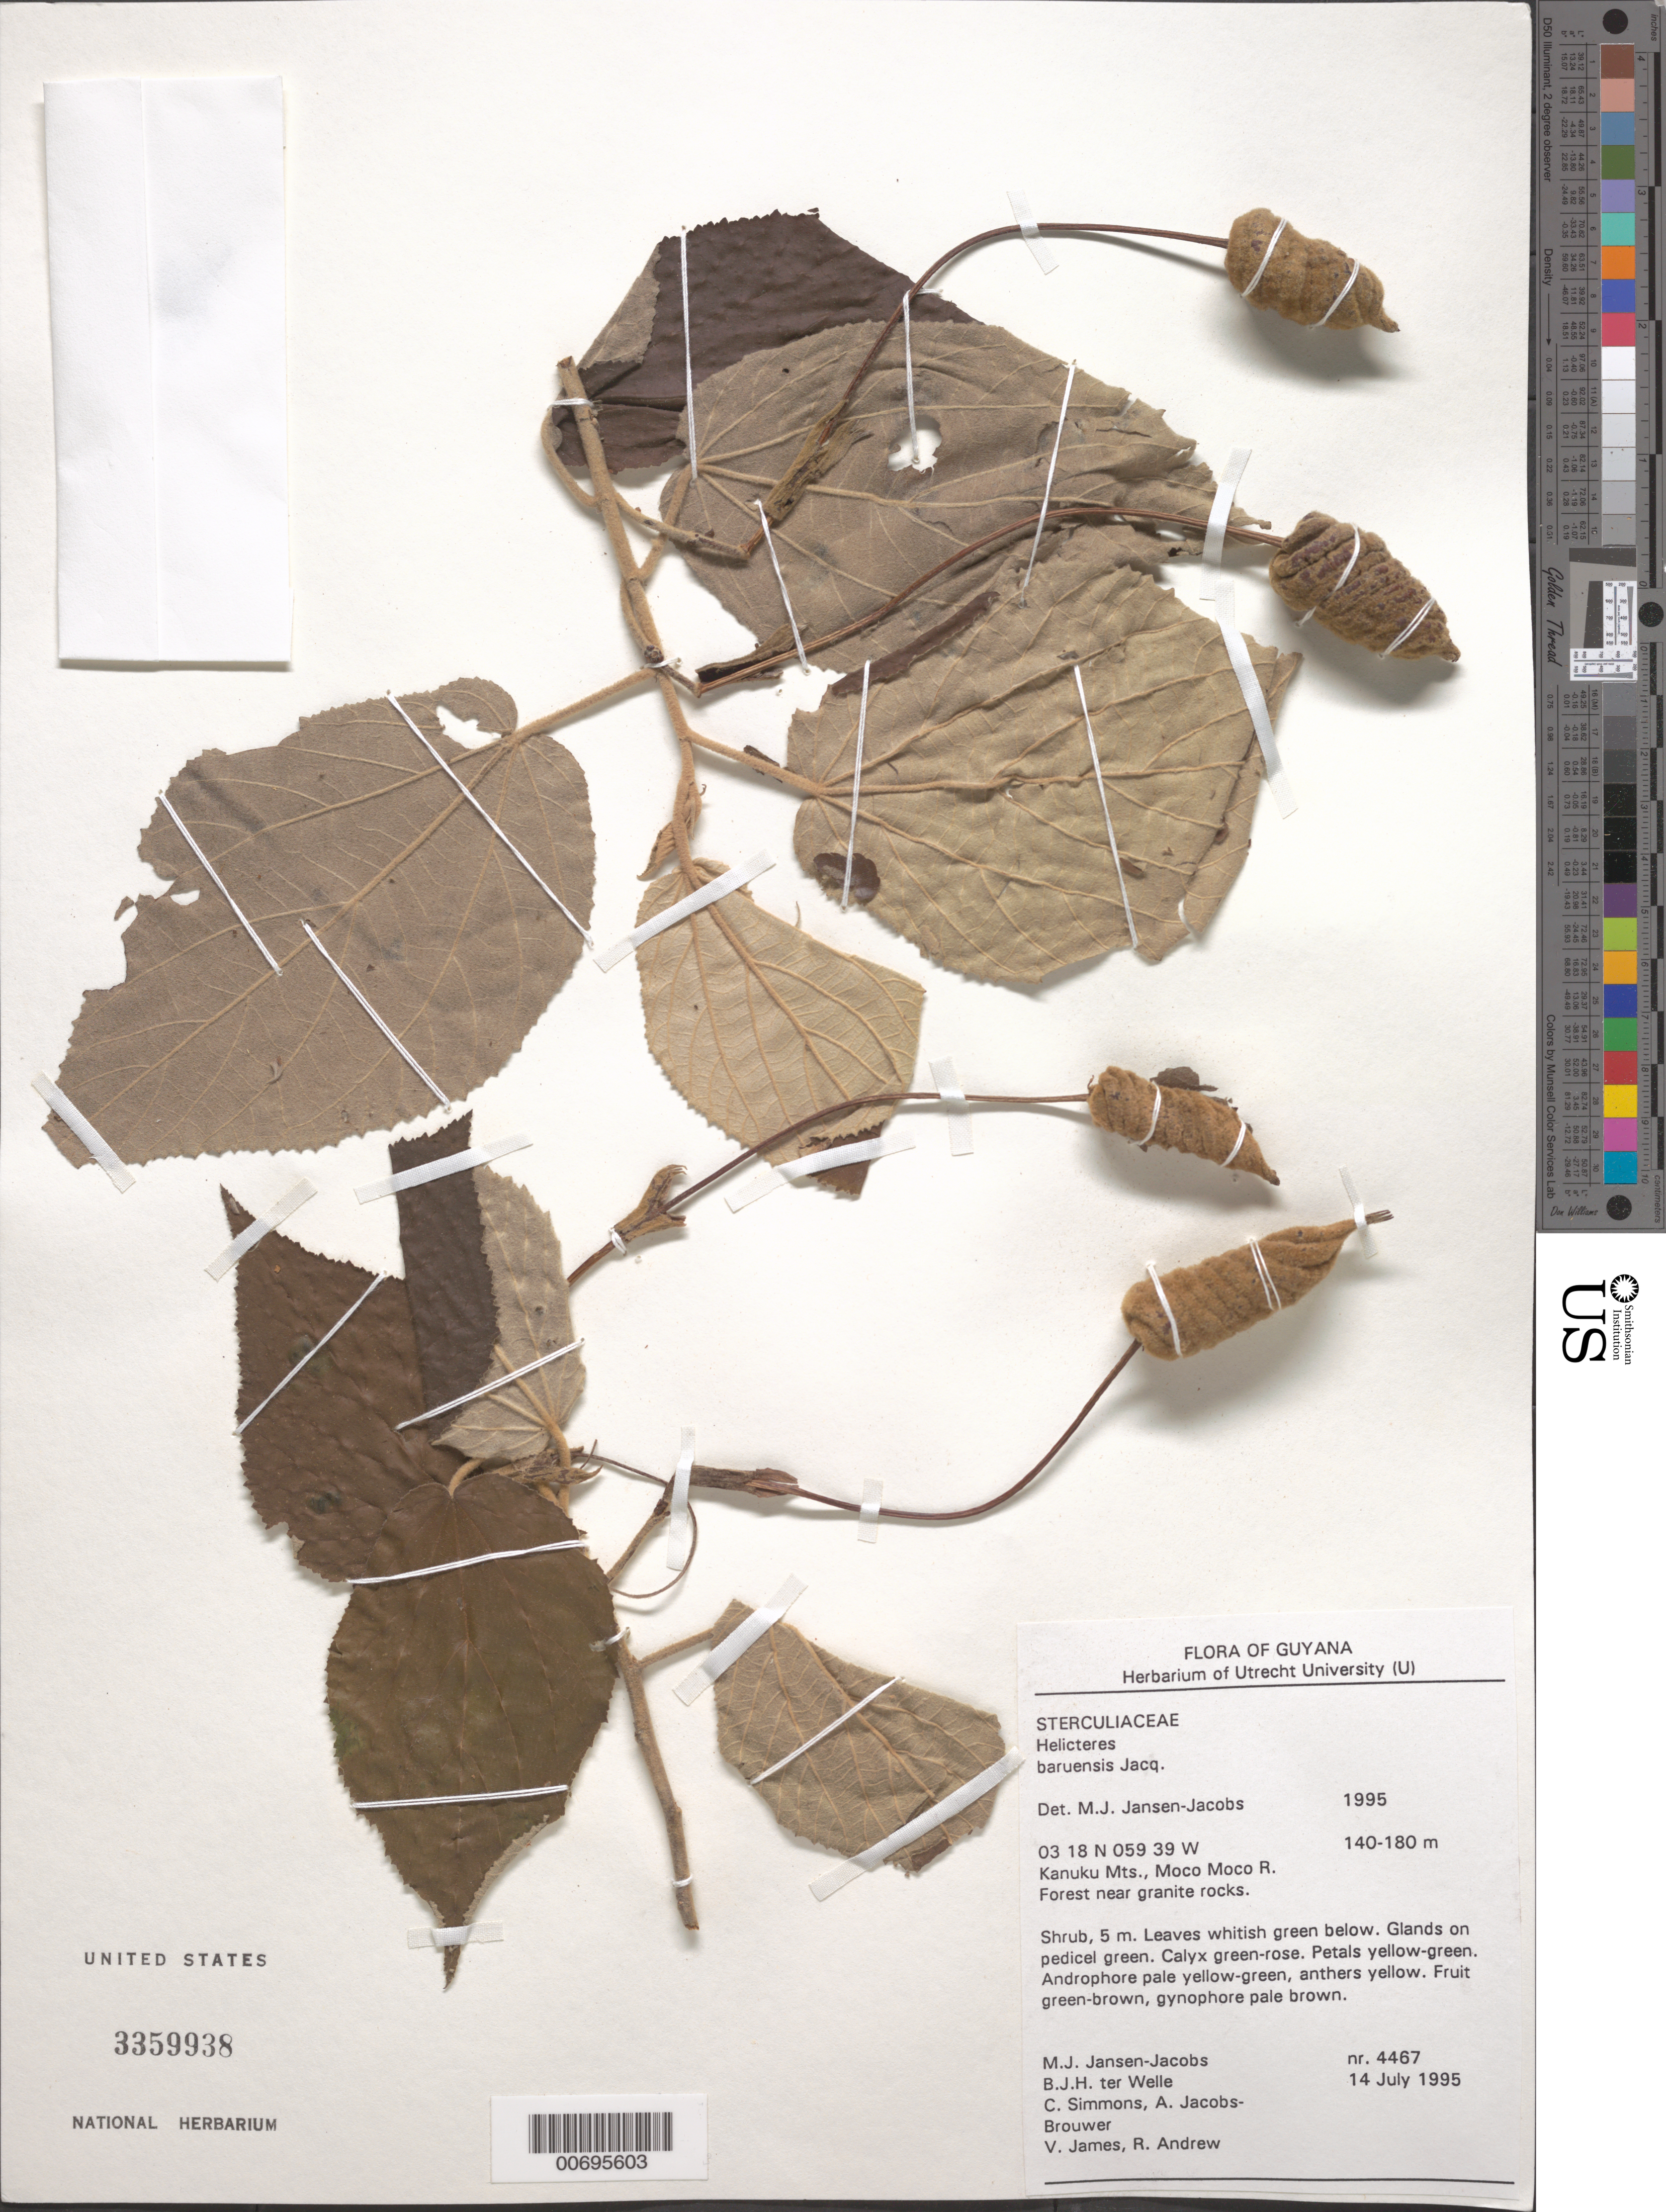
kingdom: Plantae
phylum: Tracheophyta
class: Magnoliopsida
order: Malvales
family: Malvaceae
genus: Helicteres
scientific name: Helicteres baruensis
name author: Jacq.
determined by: Jansen-Jacobs, M. J., (U), Nationaal Herbarium Nederland, Utrecht University branch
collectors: M. J. Jansen-Jacobs, B. Welle, C. Simmons, A. Jacobs-Brouwer, V. James & R. Andrew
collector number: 4467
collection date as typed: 14-Jul-95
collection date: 1995-07-14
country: Guyana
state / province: U. Takutu-U. Essequibo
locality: Moco Moco River, Kanuku Mts.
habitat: Forest near granite rocks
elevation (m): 140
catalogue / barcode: US 3359938